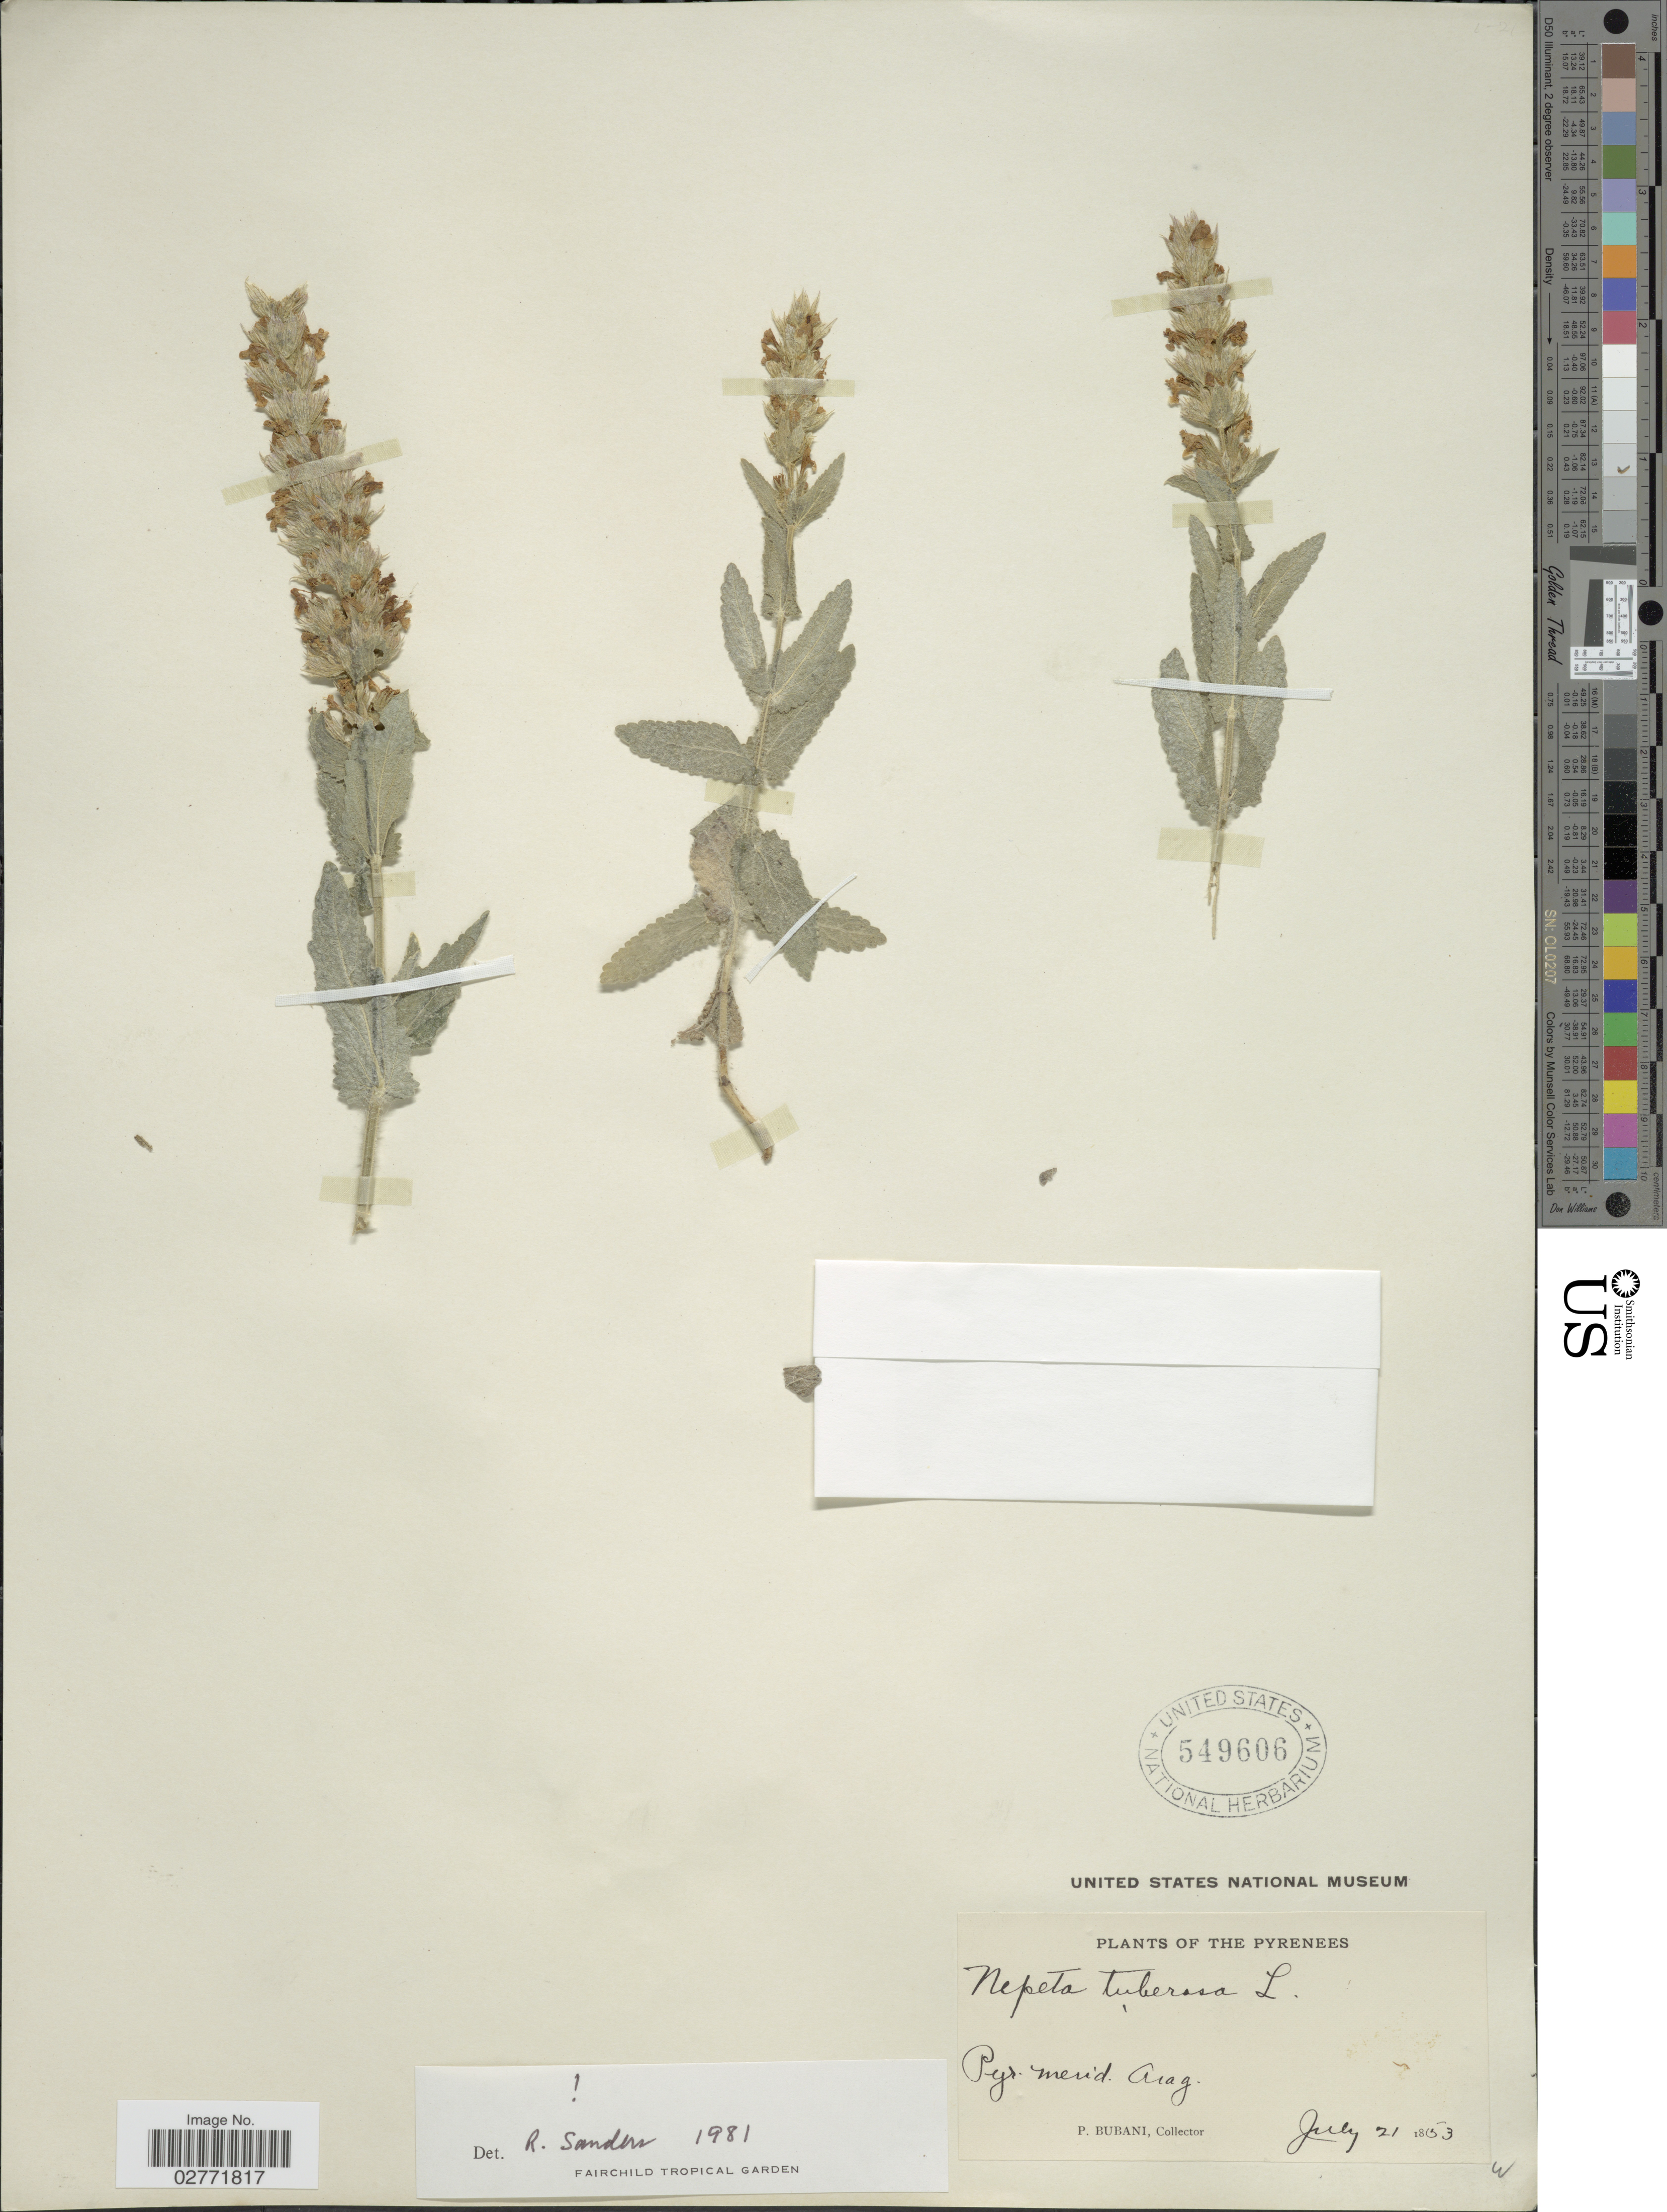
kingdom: Plantae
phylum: Tracheophyta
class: Magnoliopsida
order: Lamiales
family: Lamiaceae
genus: Nepeta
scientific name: Nepeta tuberosa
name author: L.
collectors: P. Bubani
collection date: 1853-07-21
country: France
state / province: Occitanie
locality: Pyrenees. Pyr. merid. Arag.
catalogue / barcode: US 549606